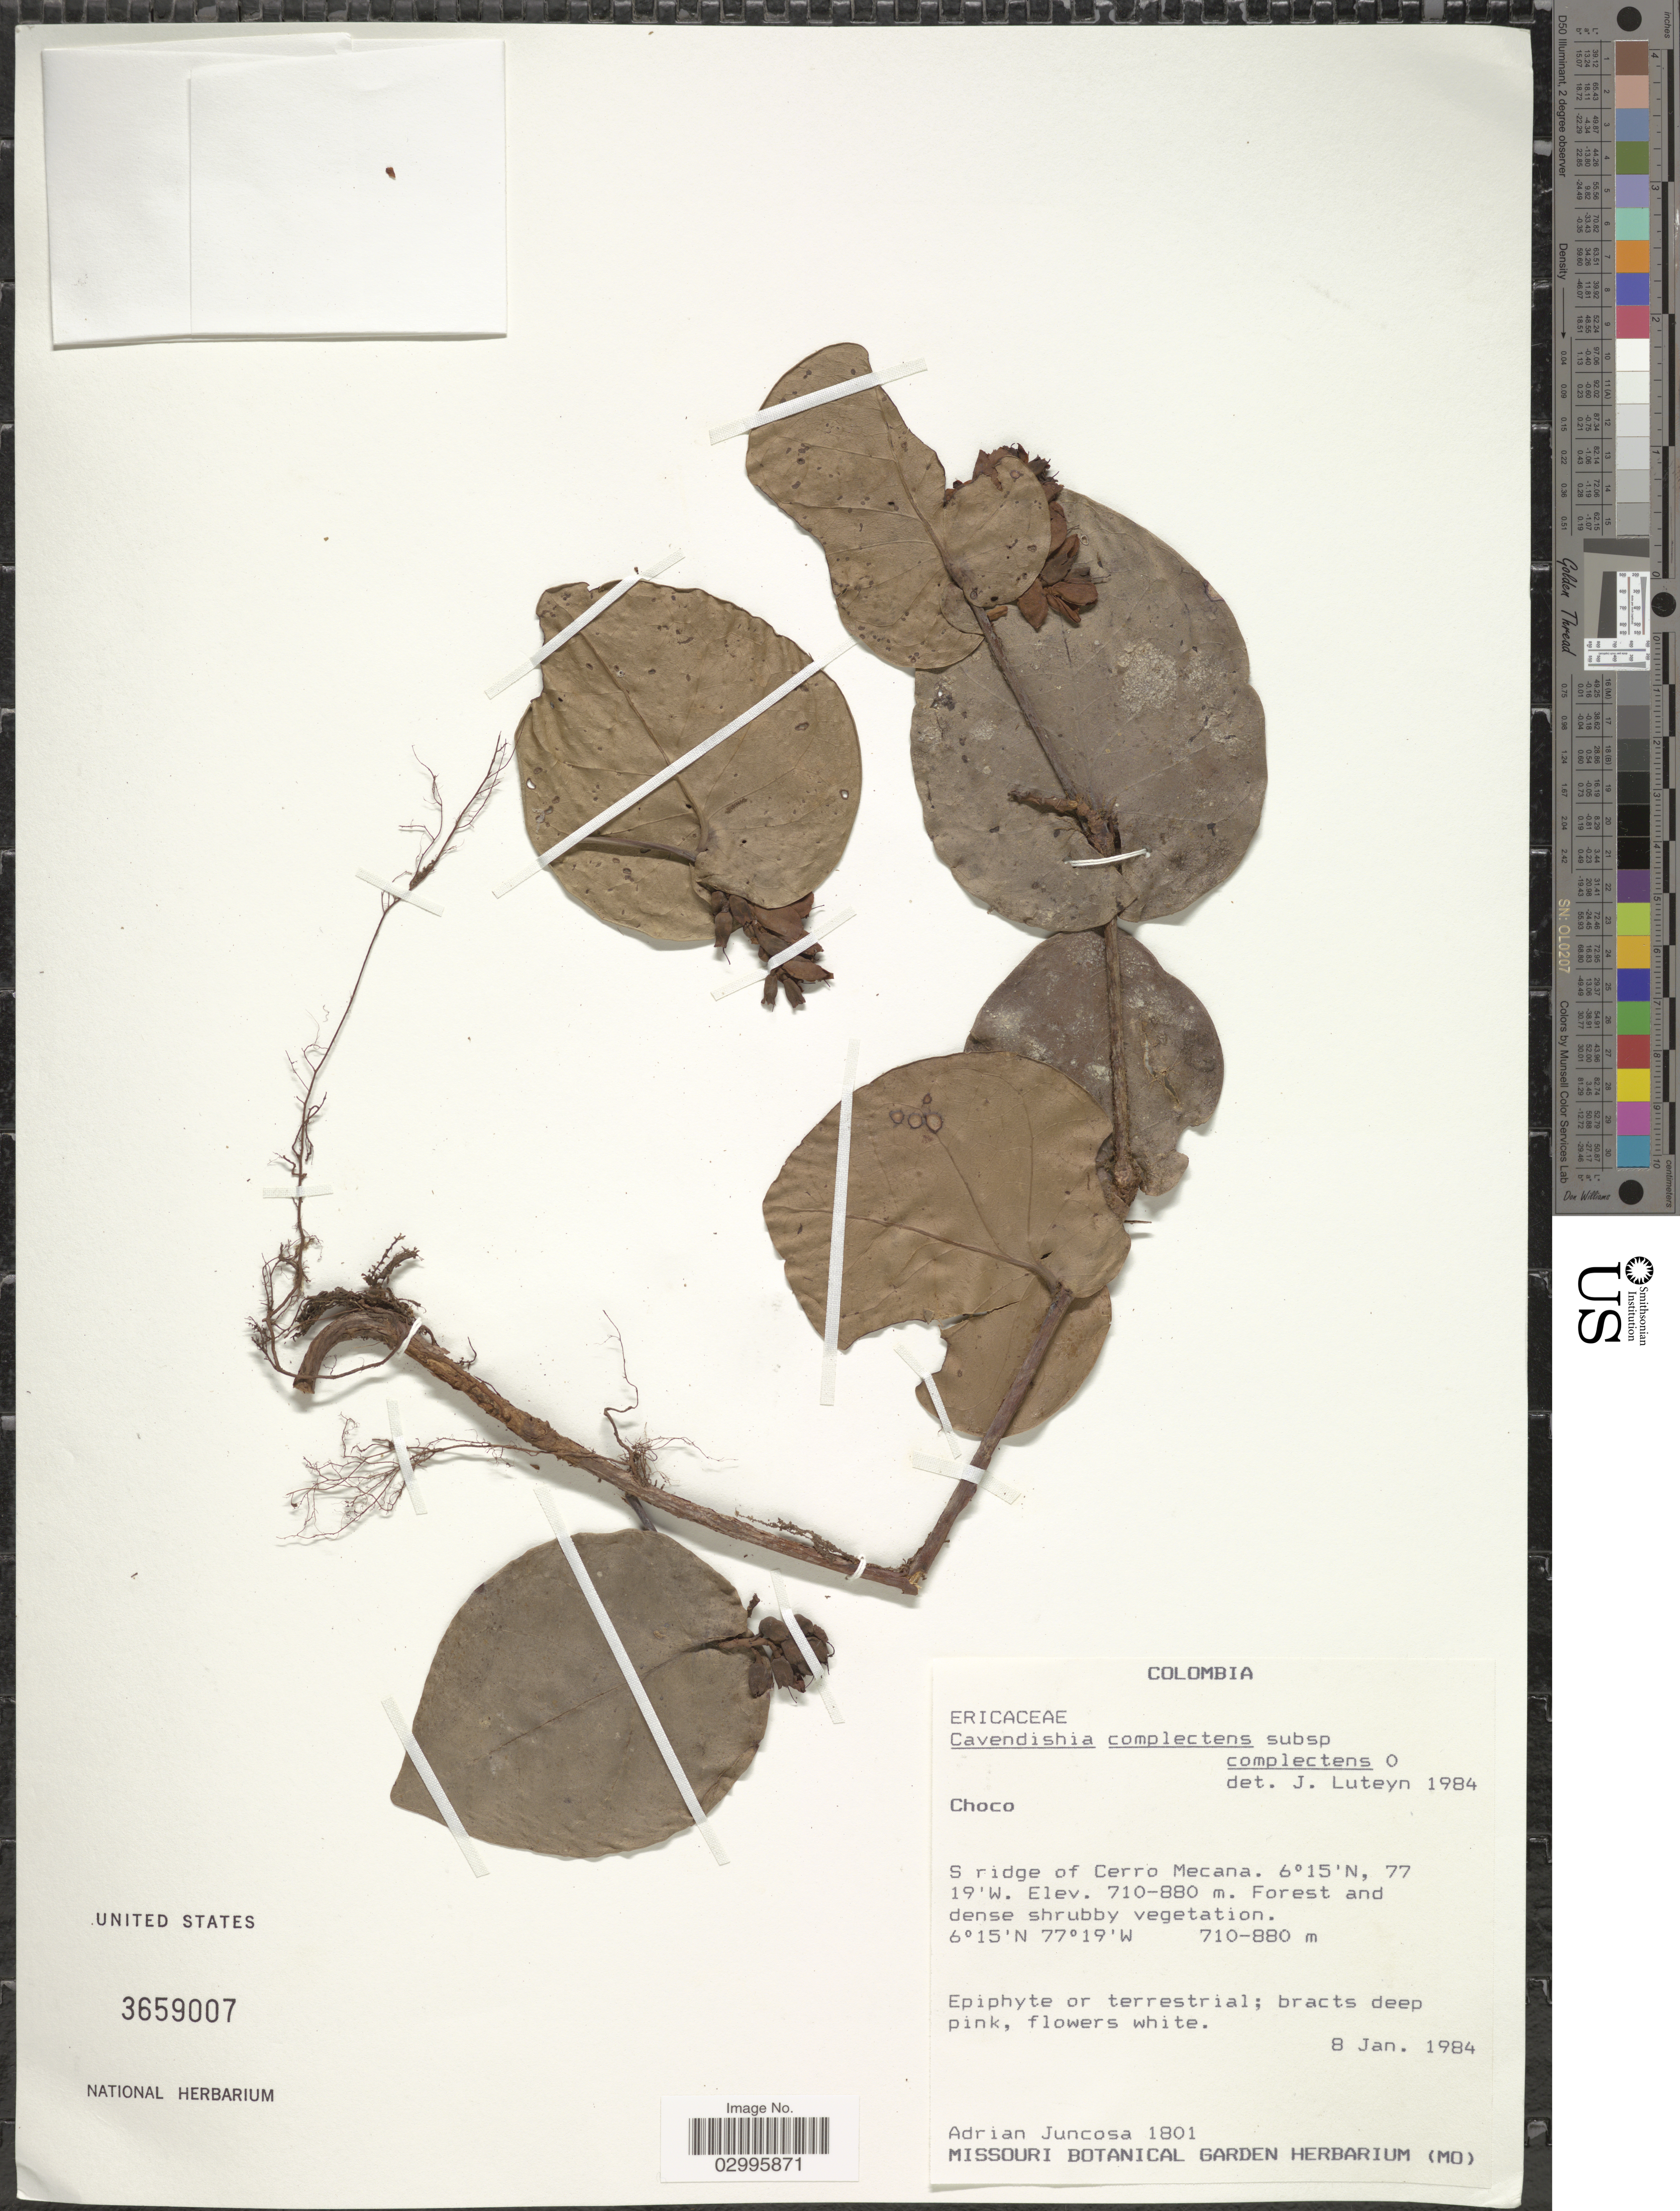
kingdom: Plantae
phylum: Tracheophyta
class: Magnoliopsida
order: Ericales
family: Ericaceae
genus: Cavendishia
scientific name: Cavendishia complectens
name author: Hemsl.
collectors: A. Juncosa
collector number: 1801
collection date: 1984-01-08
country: Colombia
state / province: Chocó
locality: S ridge of Cerro Mecana.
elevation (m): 710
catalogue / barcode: US 3659007